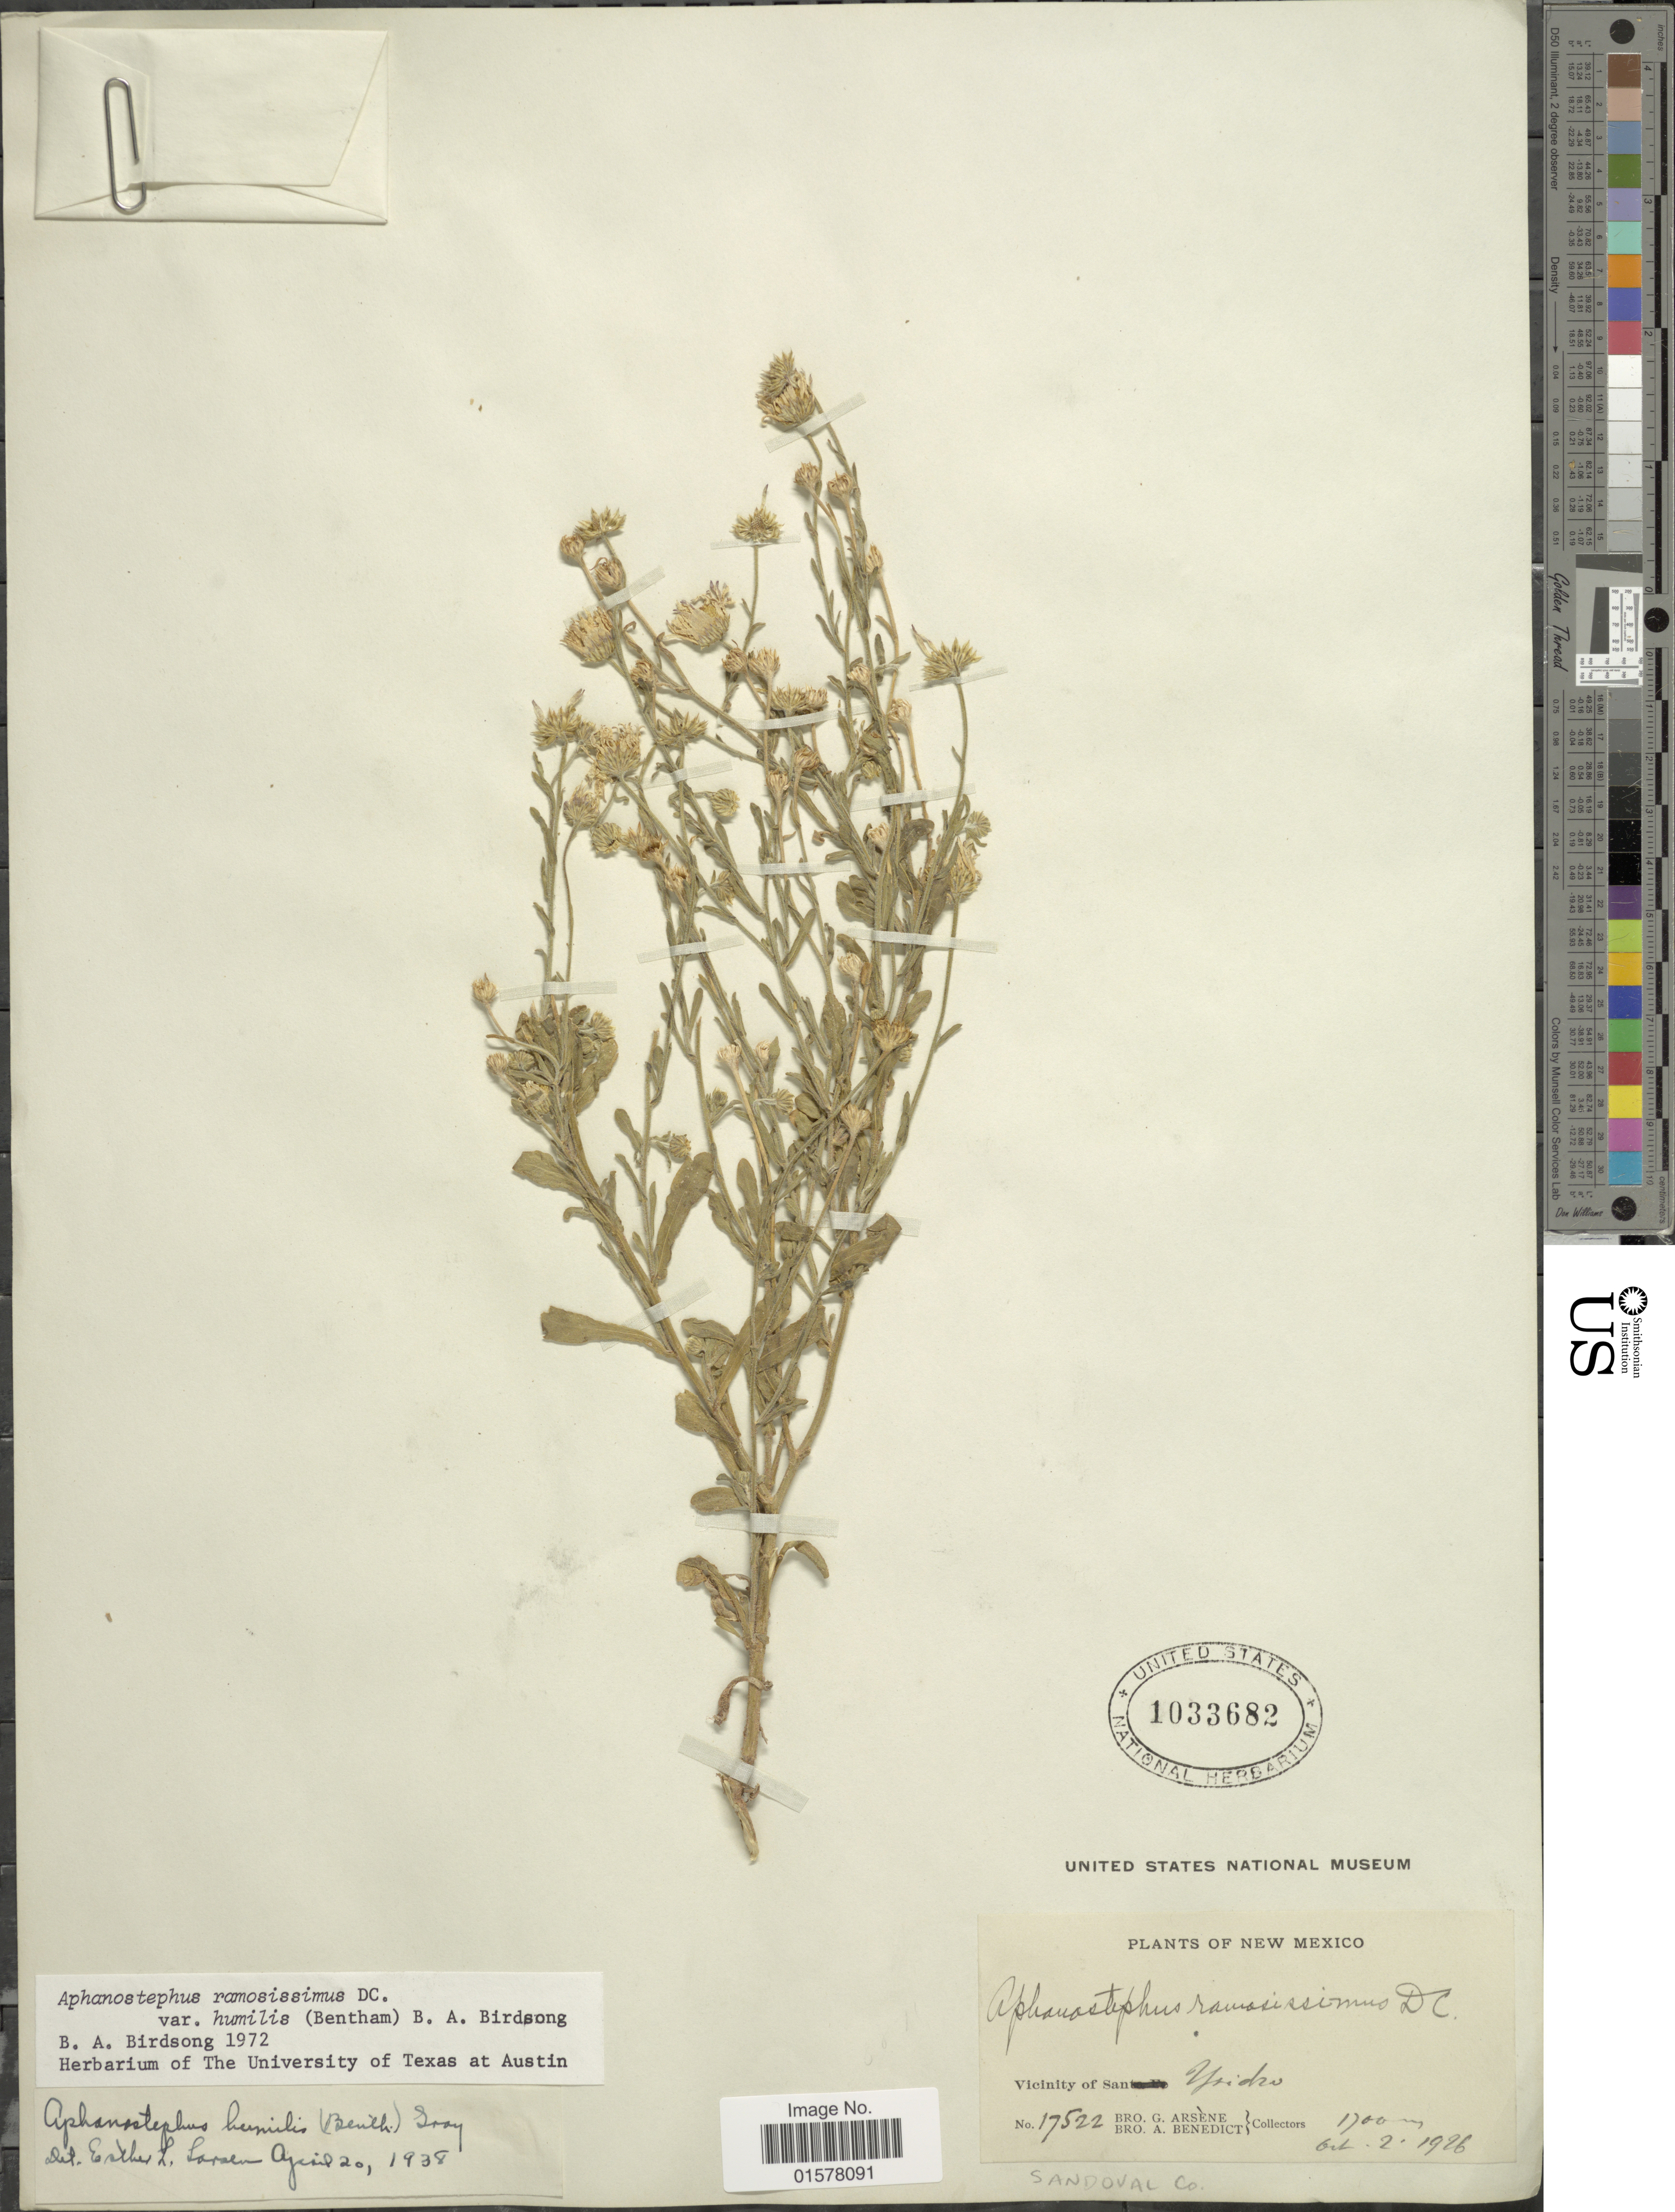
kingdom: Plantae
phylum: Tracheophyta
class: Magnoliopsida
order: Asterales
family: Asteraceae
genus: Aphanostephus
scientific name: Aphanostephus ramosissimus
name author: DC.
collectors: Bro. G. Arsène & Bro. Benedict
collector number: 17522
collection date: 1926-10-02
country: United States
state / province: New Mexico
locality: Vicinity of San Isidro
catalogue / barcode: US 1033682